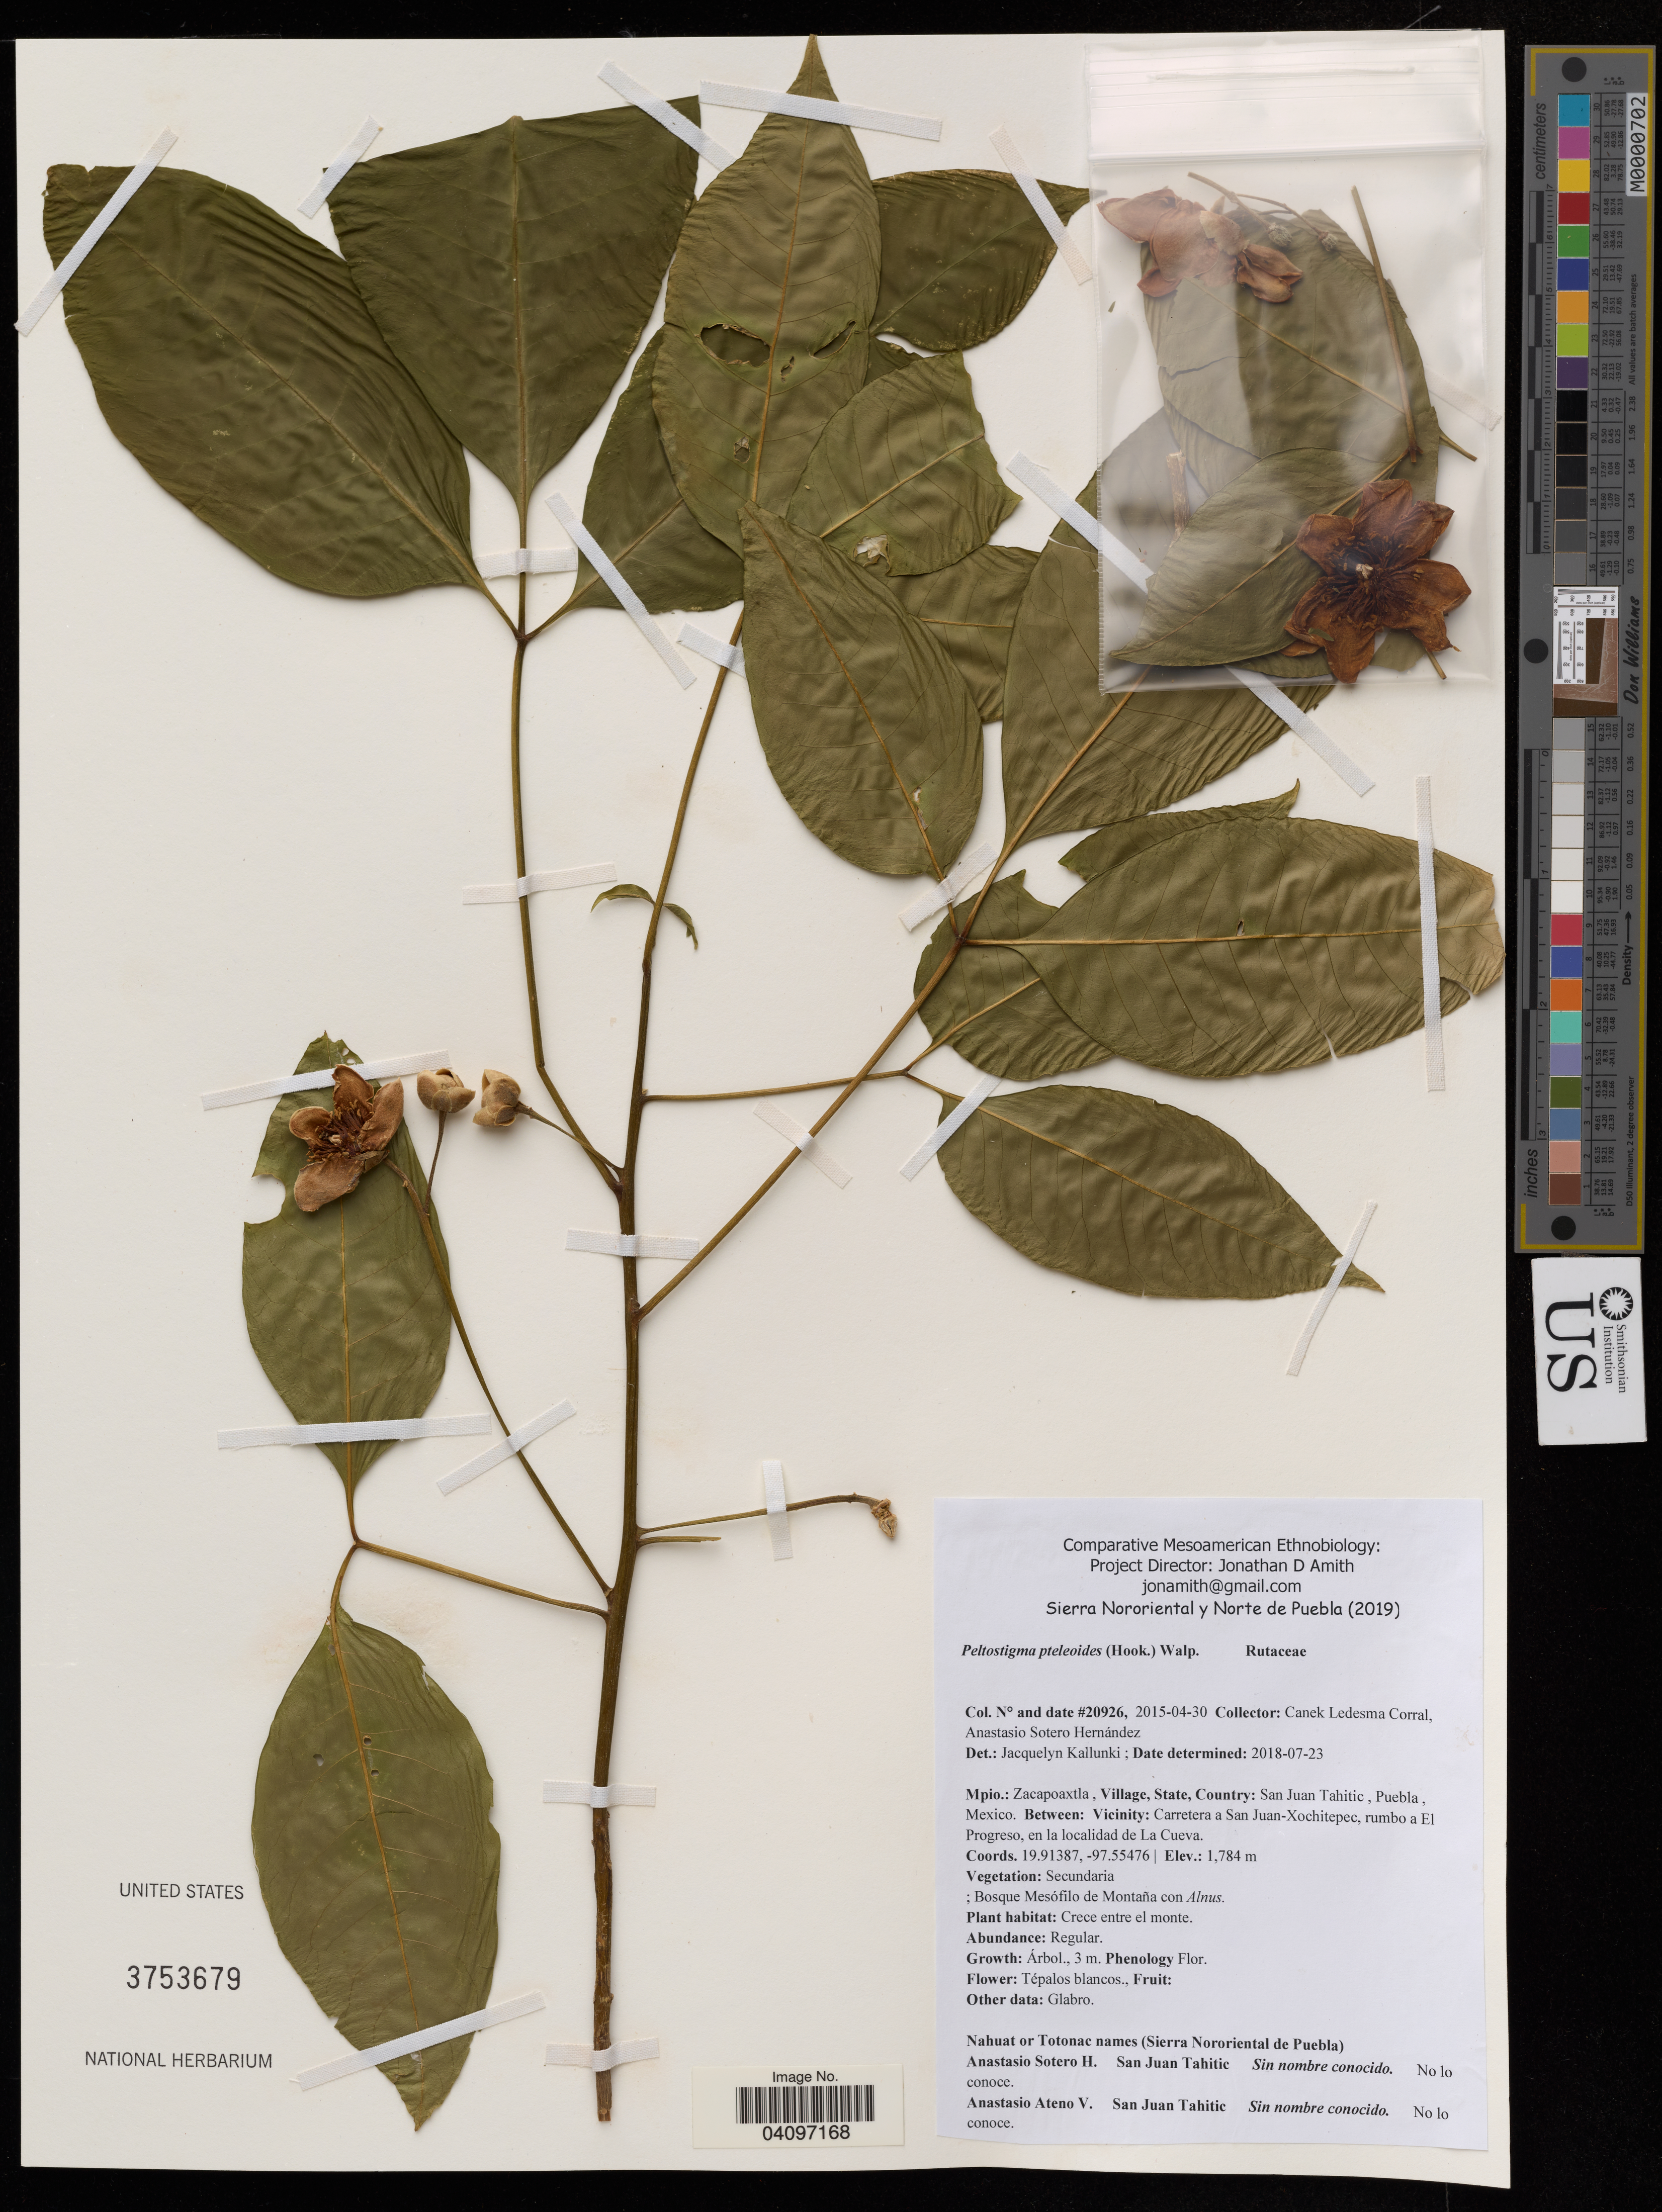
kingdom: Plantae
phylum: Tracheophyta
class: Magnoliopsida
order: Sapindales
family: Rutaceae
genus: Peltostigma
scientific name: Peltostigma pteleoides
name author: (Hook.) Walp.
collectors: Canek Ledesma C. & A. Sotero H.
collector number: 20926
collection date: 2018-07-23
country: Mexico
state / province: Puebla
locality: Mpio: Zacapoaxtla, Village, State, Country: San Juan Tahitic. Mexico. Between: Vicinity: Carretera a San Juan-Xochitepec, rumbo a El Progreso, en la localidad de La Cueva.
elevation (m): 1784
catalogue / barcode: US 3753679